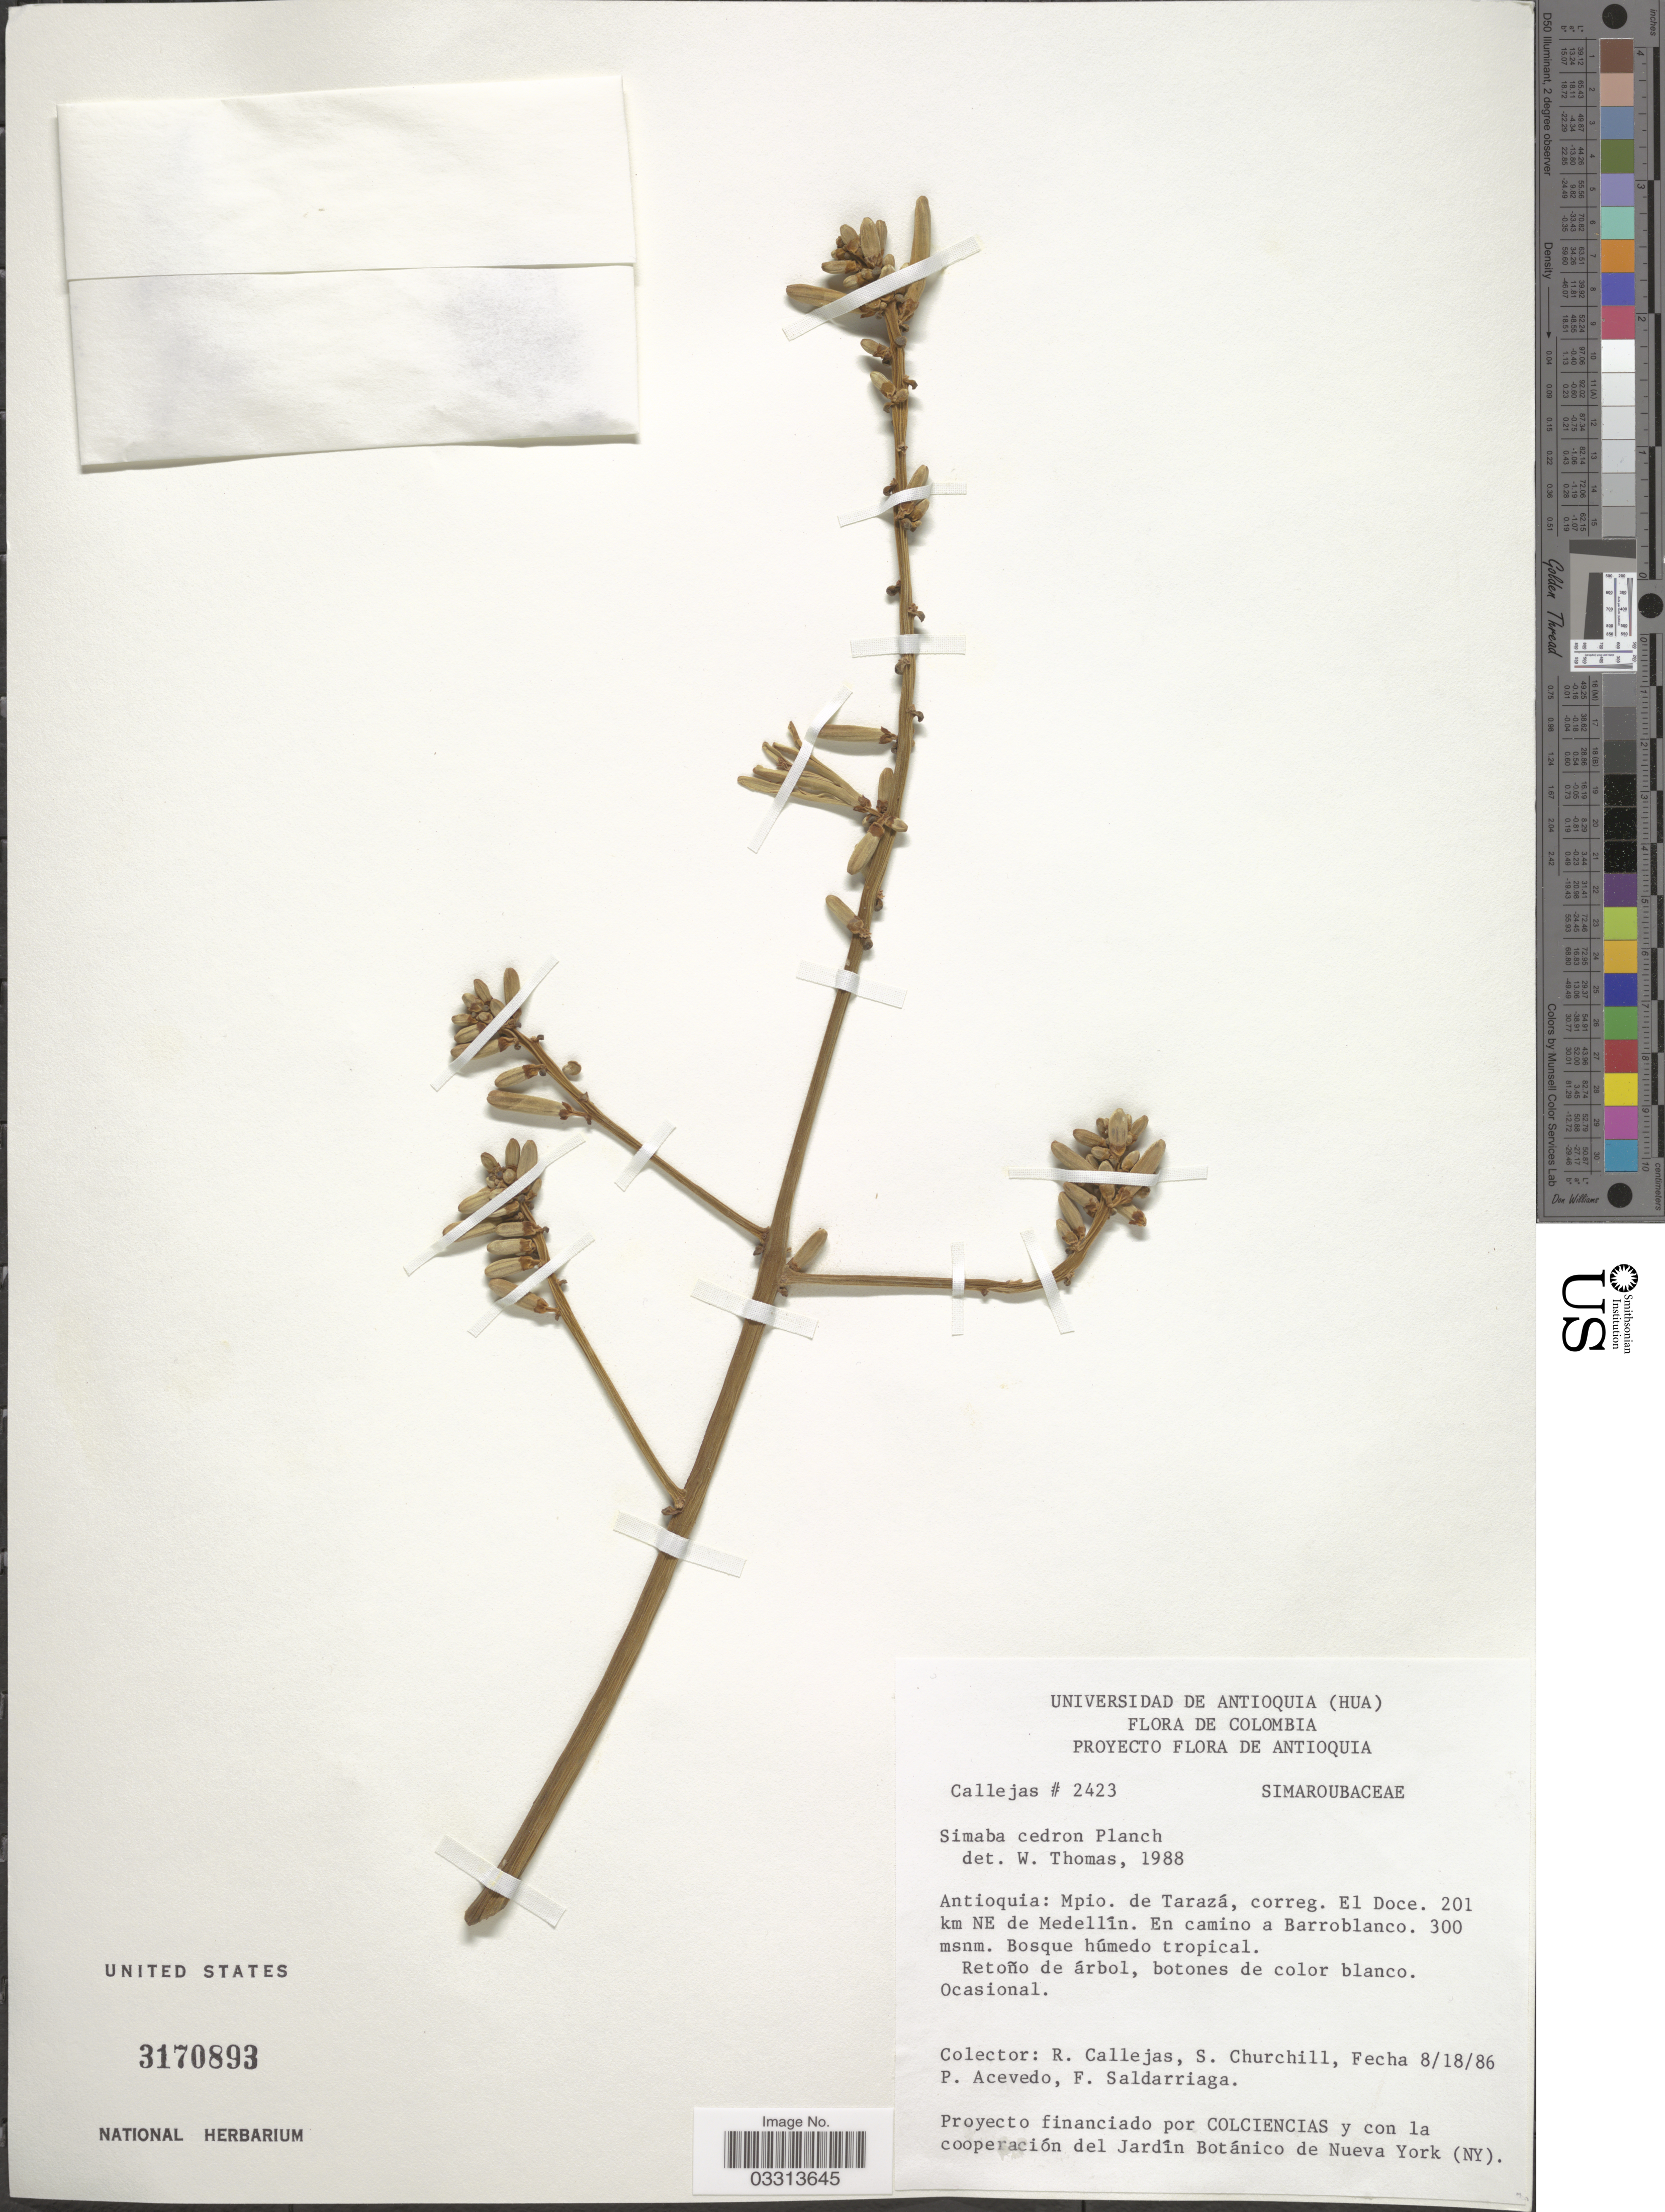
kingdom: Plantae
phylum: Tracheophyta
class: Magnoliopsida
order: Sapindales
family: Simaroubaceae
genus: Homalolepis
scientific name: Homalolepis cedron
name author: (Planch.) Devecchi & Pirani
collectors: R. Callejas, S. Churchill, P. Acevedo-Rodr. & F. Saldarriaga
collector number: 2423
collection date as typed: Transcribed d/m/y: 18/8/86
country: Colombia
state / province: Antioquia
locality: Mpio. de Tarazá, correg. El Doce. 201 km NE de Medellín. En camino a Barroblanco.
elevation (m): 300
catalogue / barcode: US 3170893